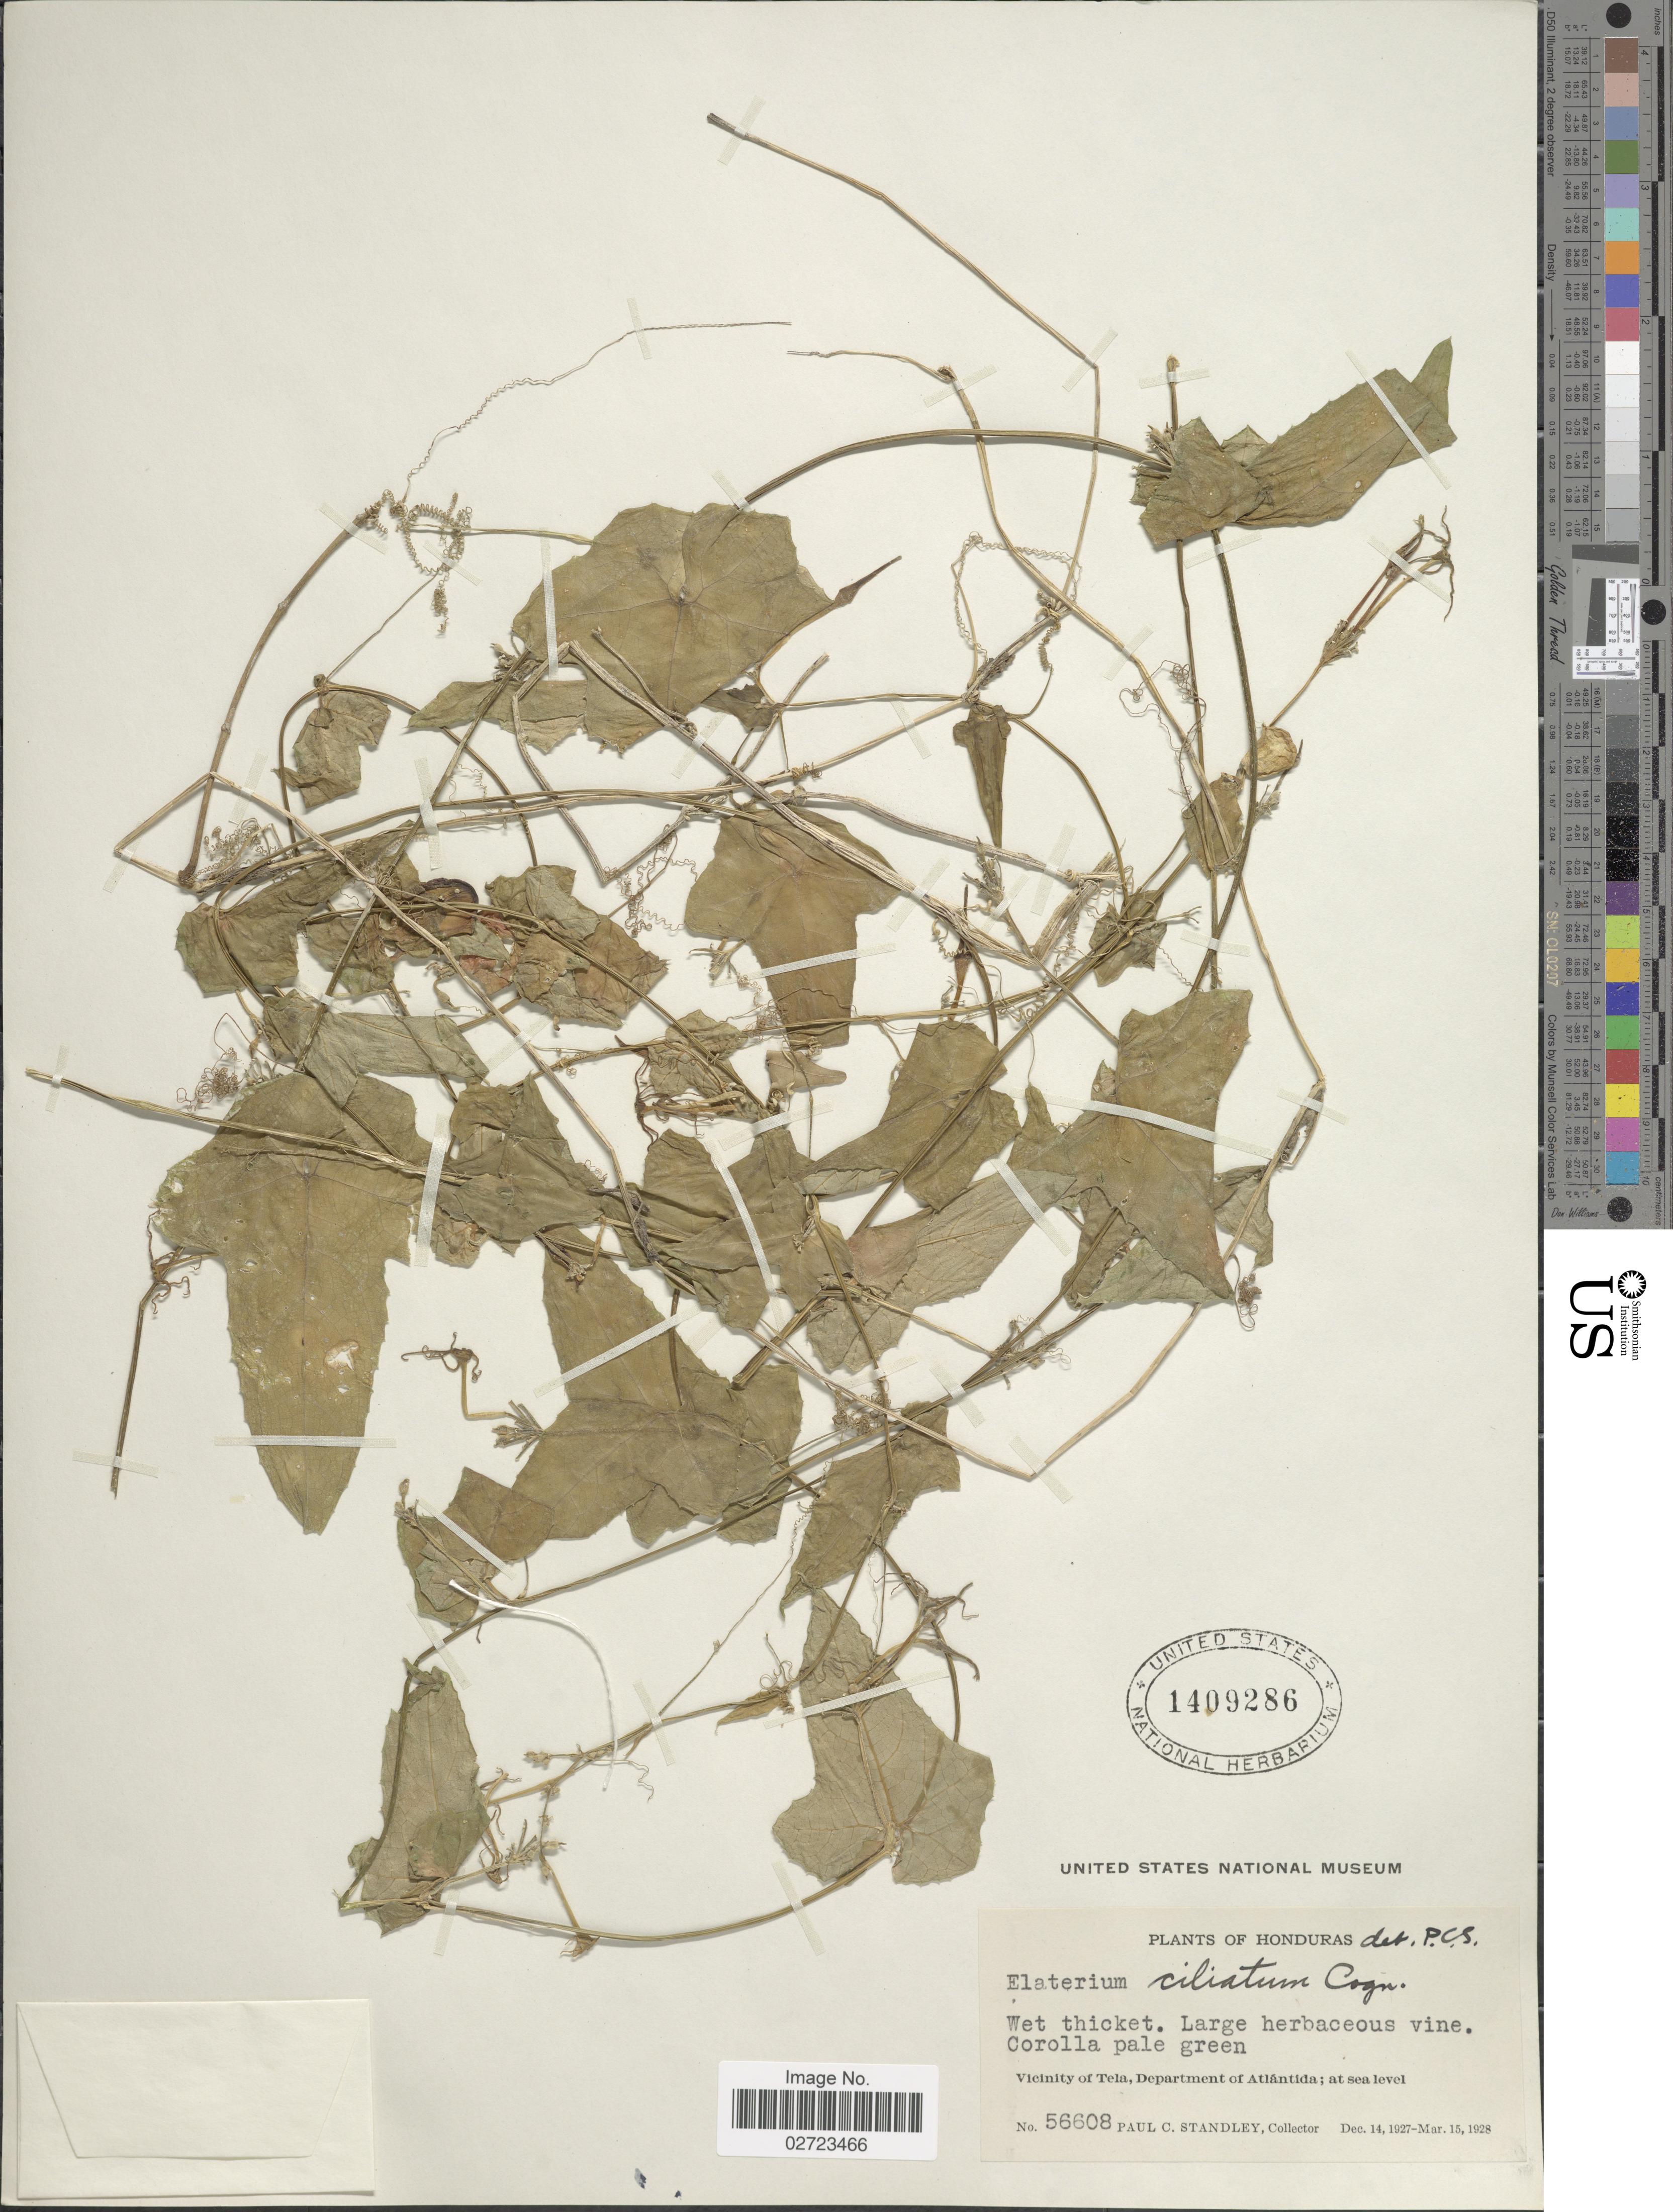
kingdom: Plantae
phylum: Tracheophyta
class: Magnoliopsida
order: Cucurbitales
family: Cucurbitaceae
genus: Cyclanthera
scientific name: Cyclanthera carthagenensis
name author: (Jacq.) H. Schaef. & S.S. Renner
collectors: P. C. Standley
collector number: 56608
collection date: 1927-12-14/1928-03-15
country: Honduras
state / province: Atlántida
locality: Wet thicket, Vicinity of Tela.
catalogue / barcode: US 1409286